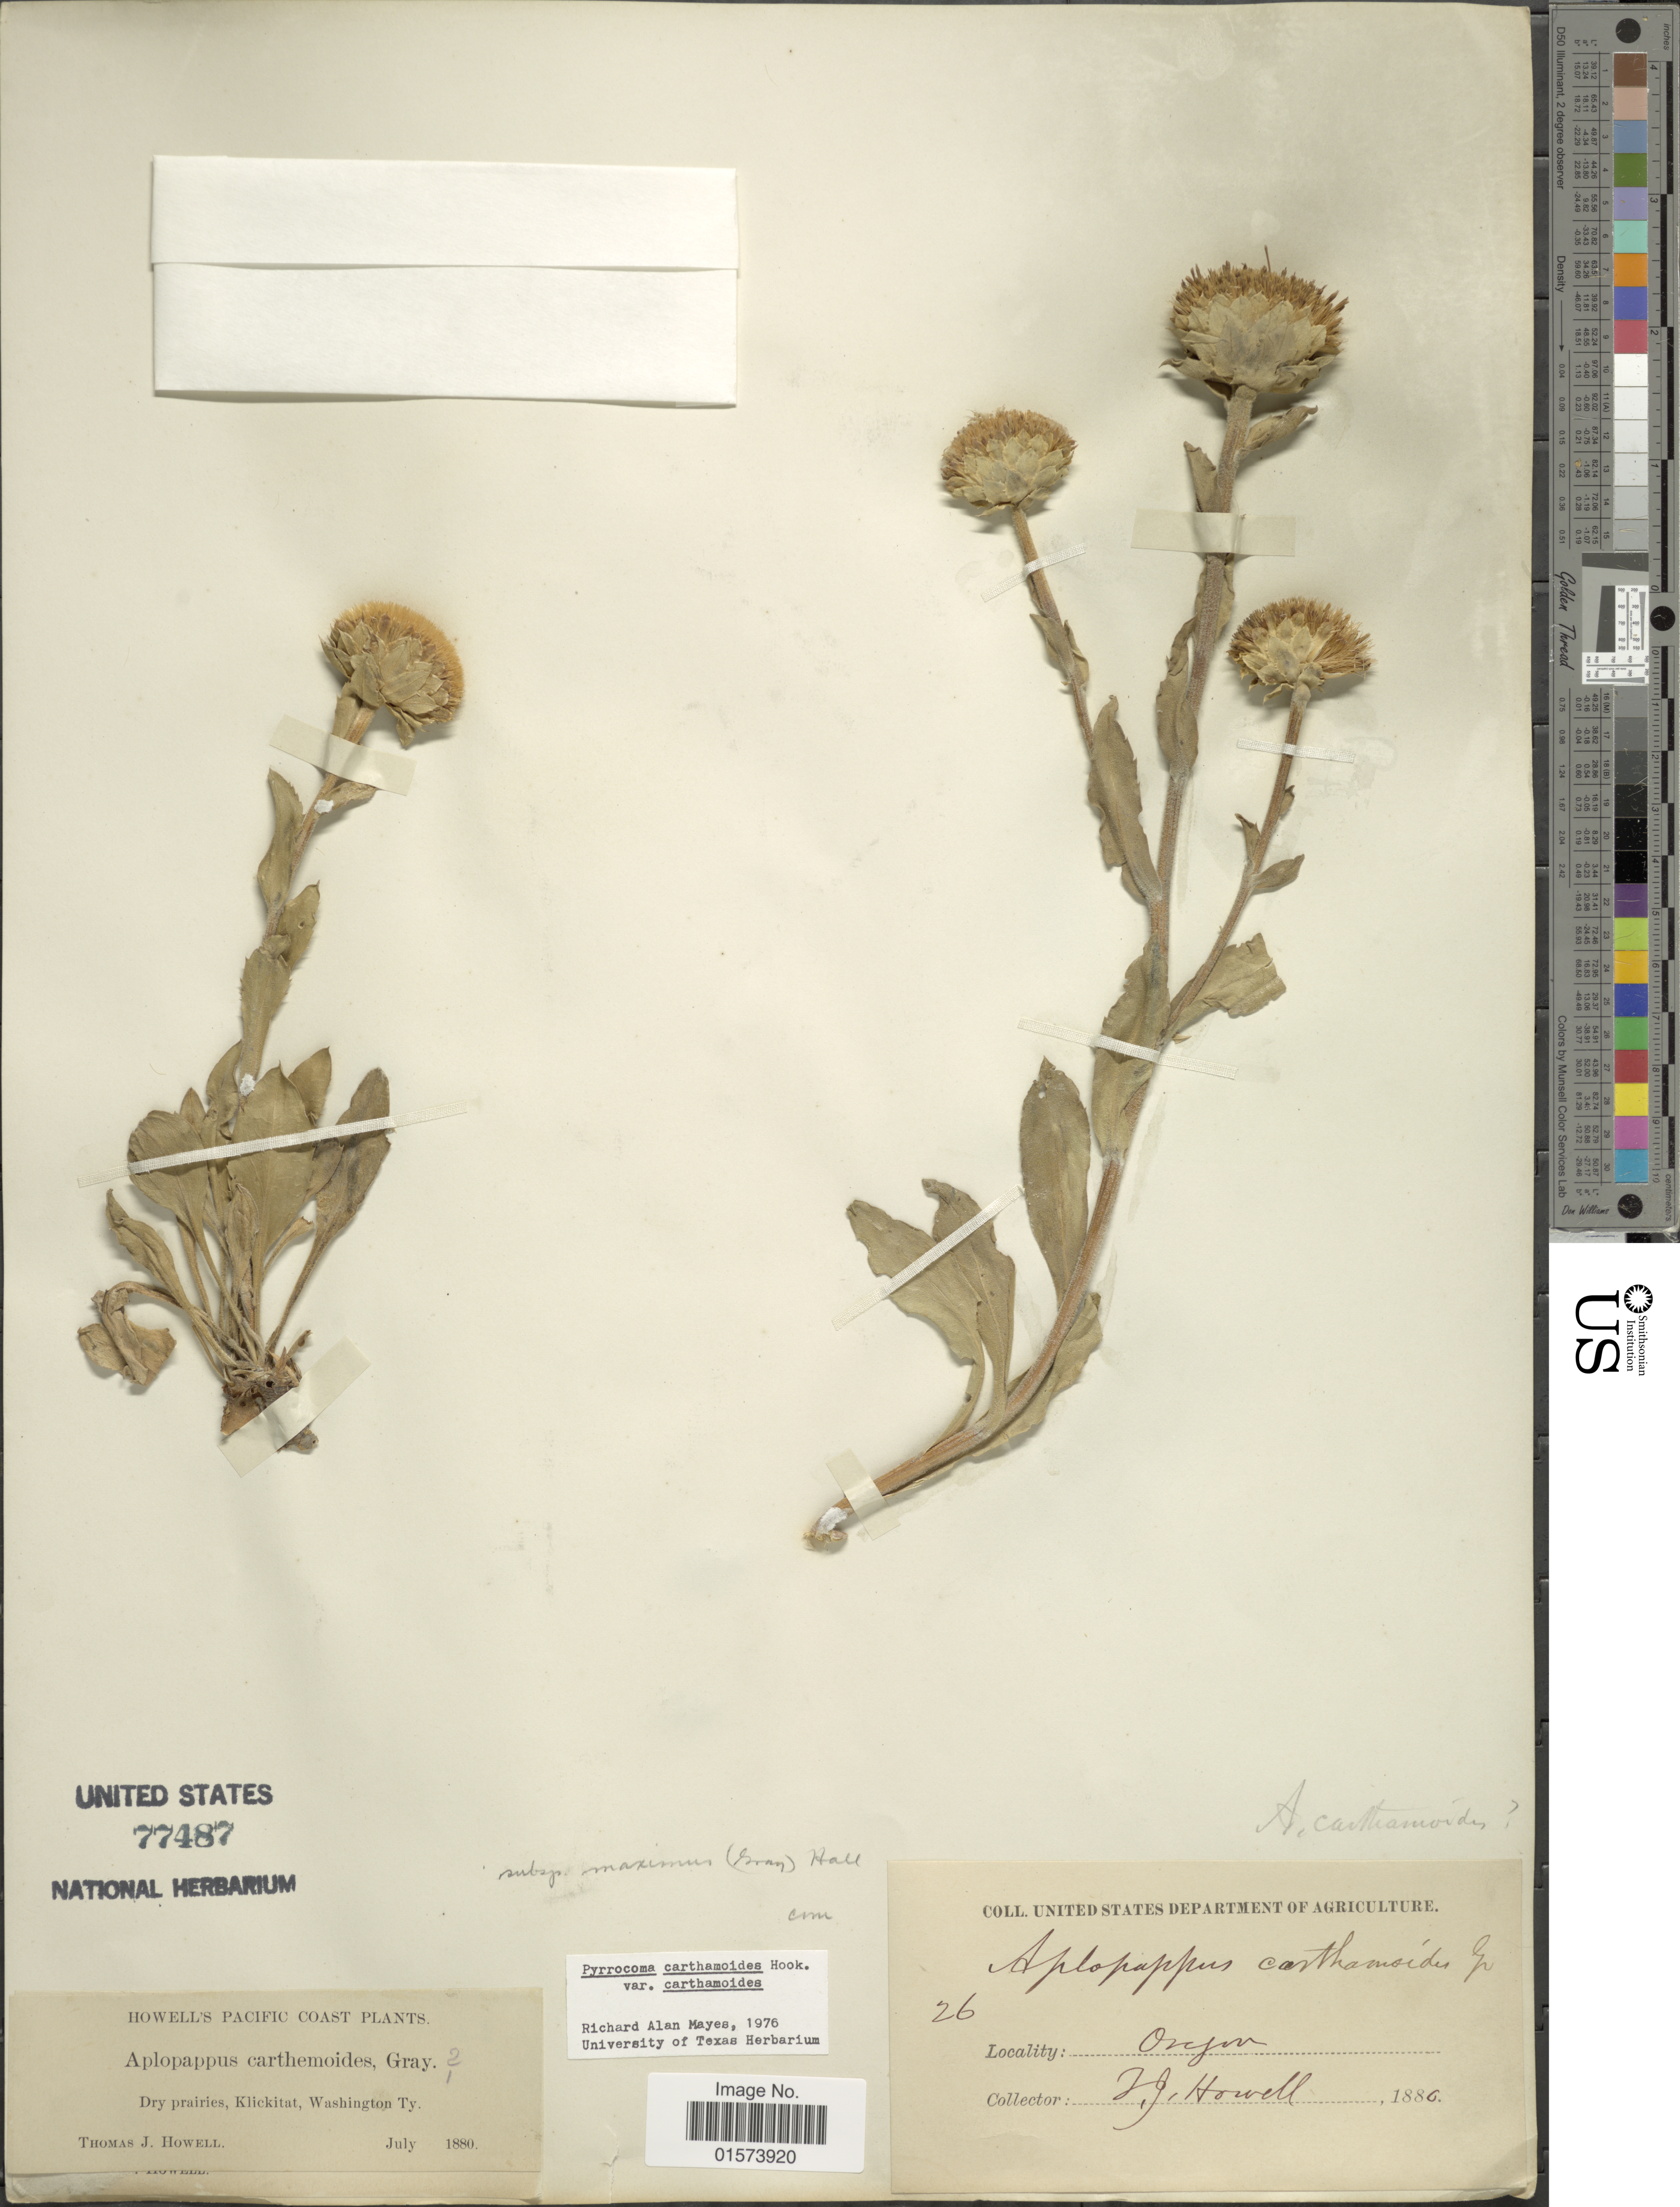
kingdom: Plantae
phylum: Tracheophyta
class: Magnoliopsida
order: Asterales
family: Asteraceae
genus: Pyrrocoma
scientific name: Pyrrocoma carthamoides var. carthamoides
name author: Hook.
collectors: T. J. Howell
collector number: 26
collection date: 1880-07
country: United States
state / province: Oregon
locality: Pacuific Coast, dry prairies, Klickitat, Washington Ty.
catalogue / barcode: US 77487